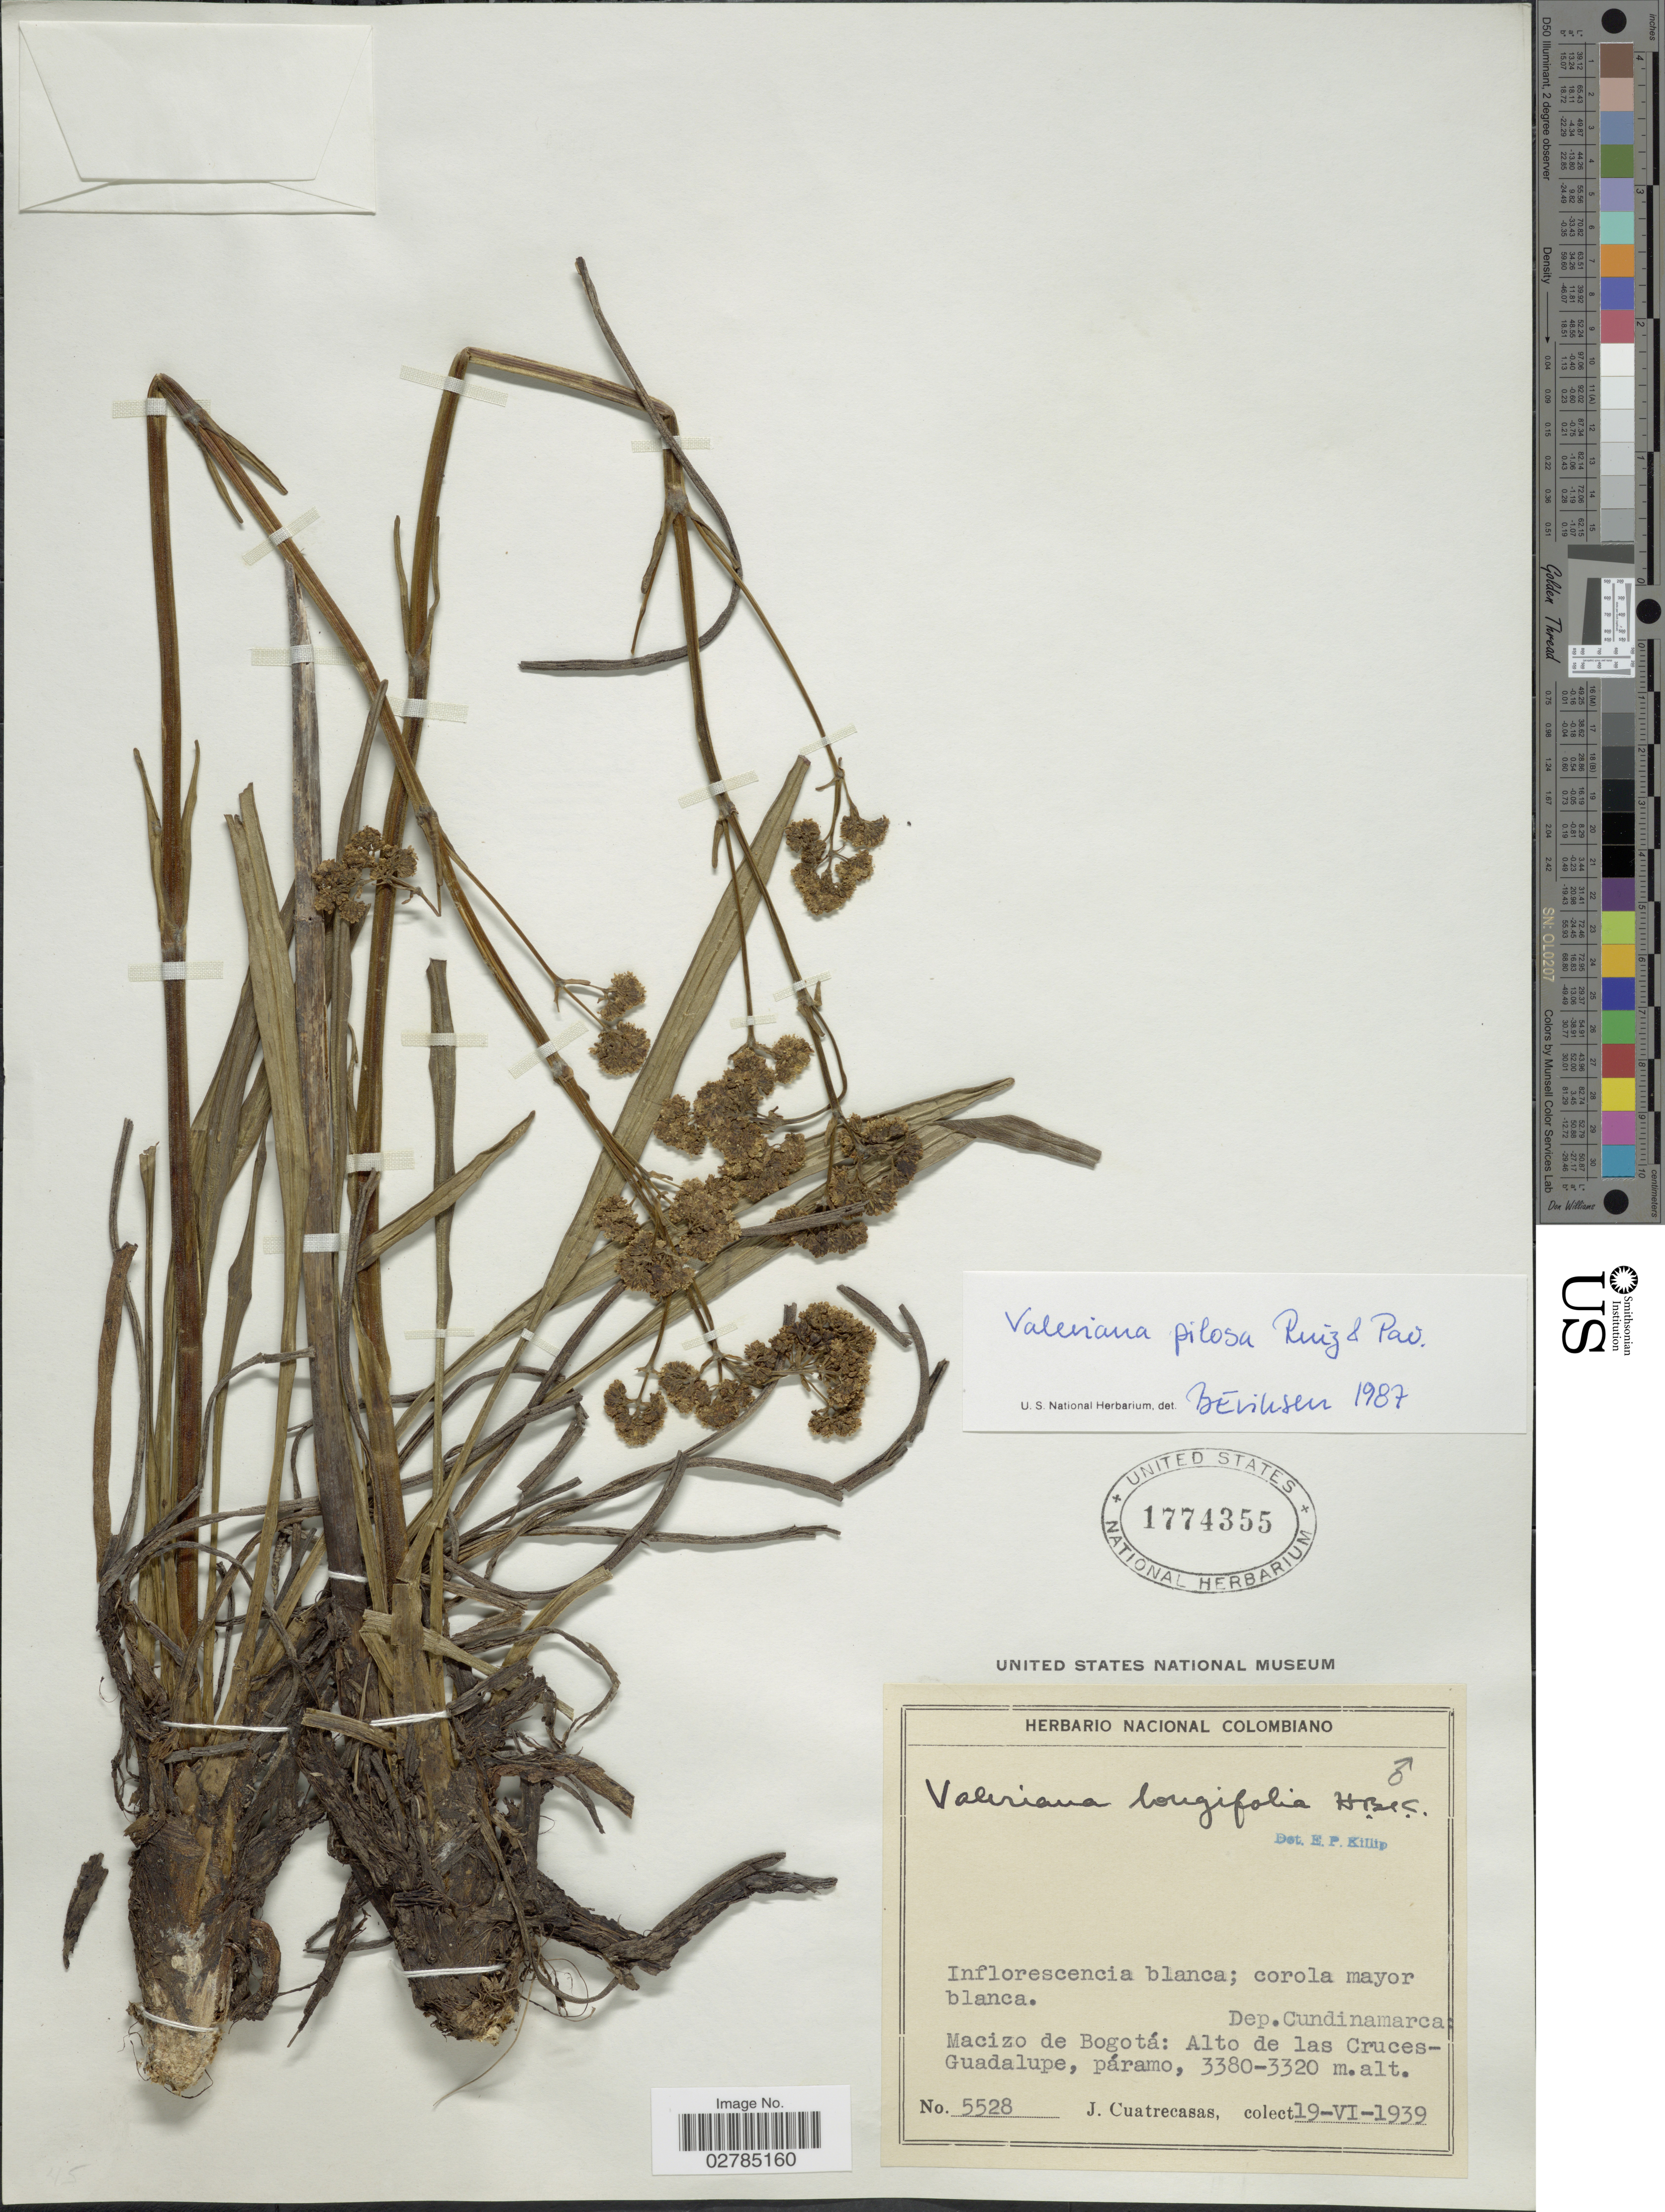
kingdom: Plantae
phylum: Tracheophyta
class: Magnoliopsida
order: Dipsacales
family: Caprifoliaceae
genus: Valeriana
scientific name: Valeriana pilosa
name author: Ruiz & Pav.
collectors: J. Cuatrecasas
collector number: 5528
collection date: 1939-06-19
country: Colombia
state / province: Cundinamarca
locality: Macizo de Bogotá, Alto de las Cruces-Guadalupe, páramo.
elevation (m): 3320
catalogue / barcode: US 1774355